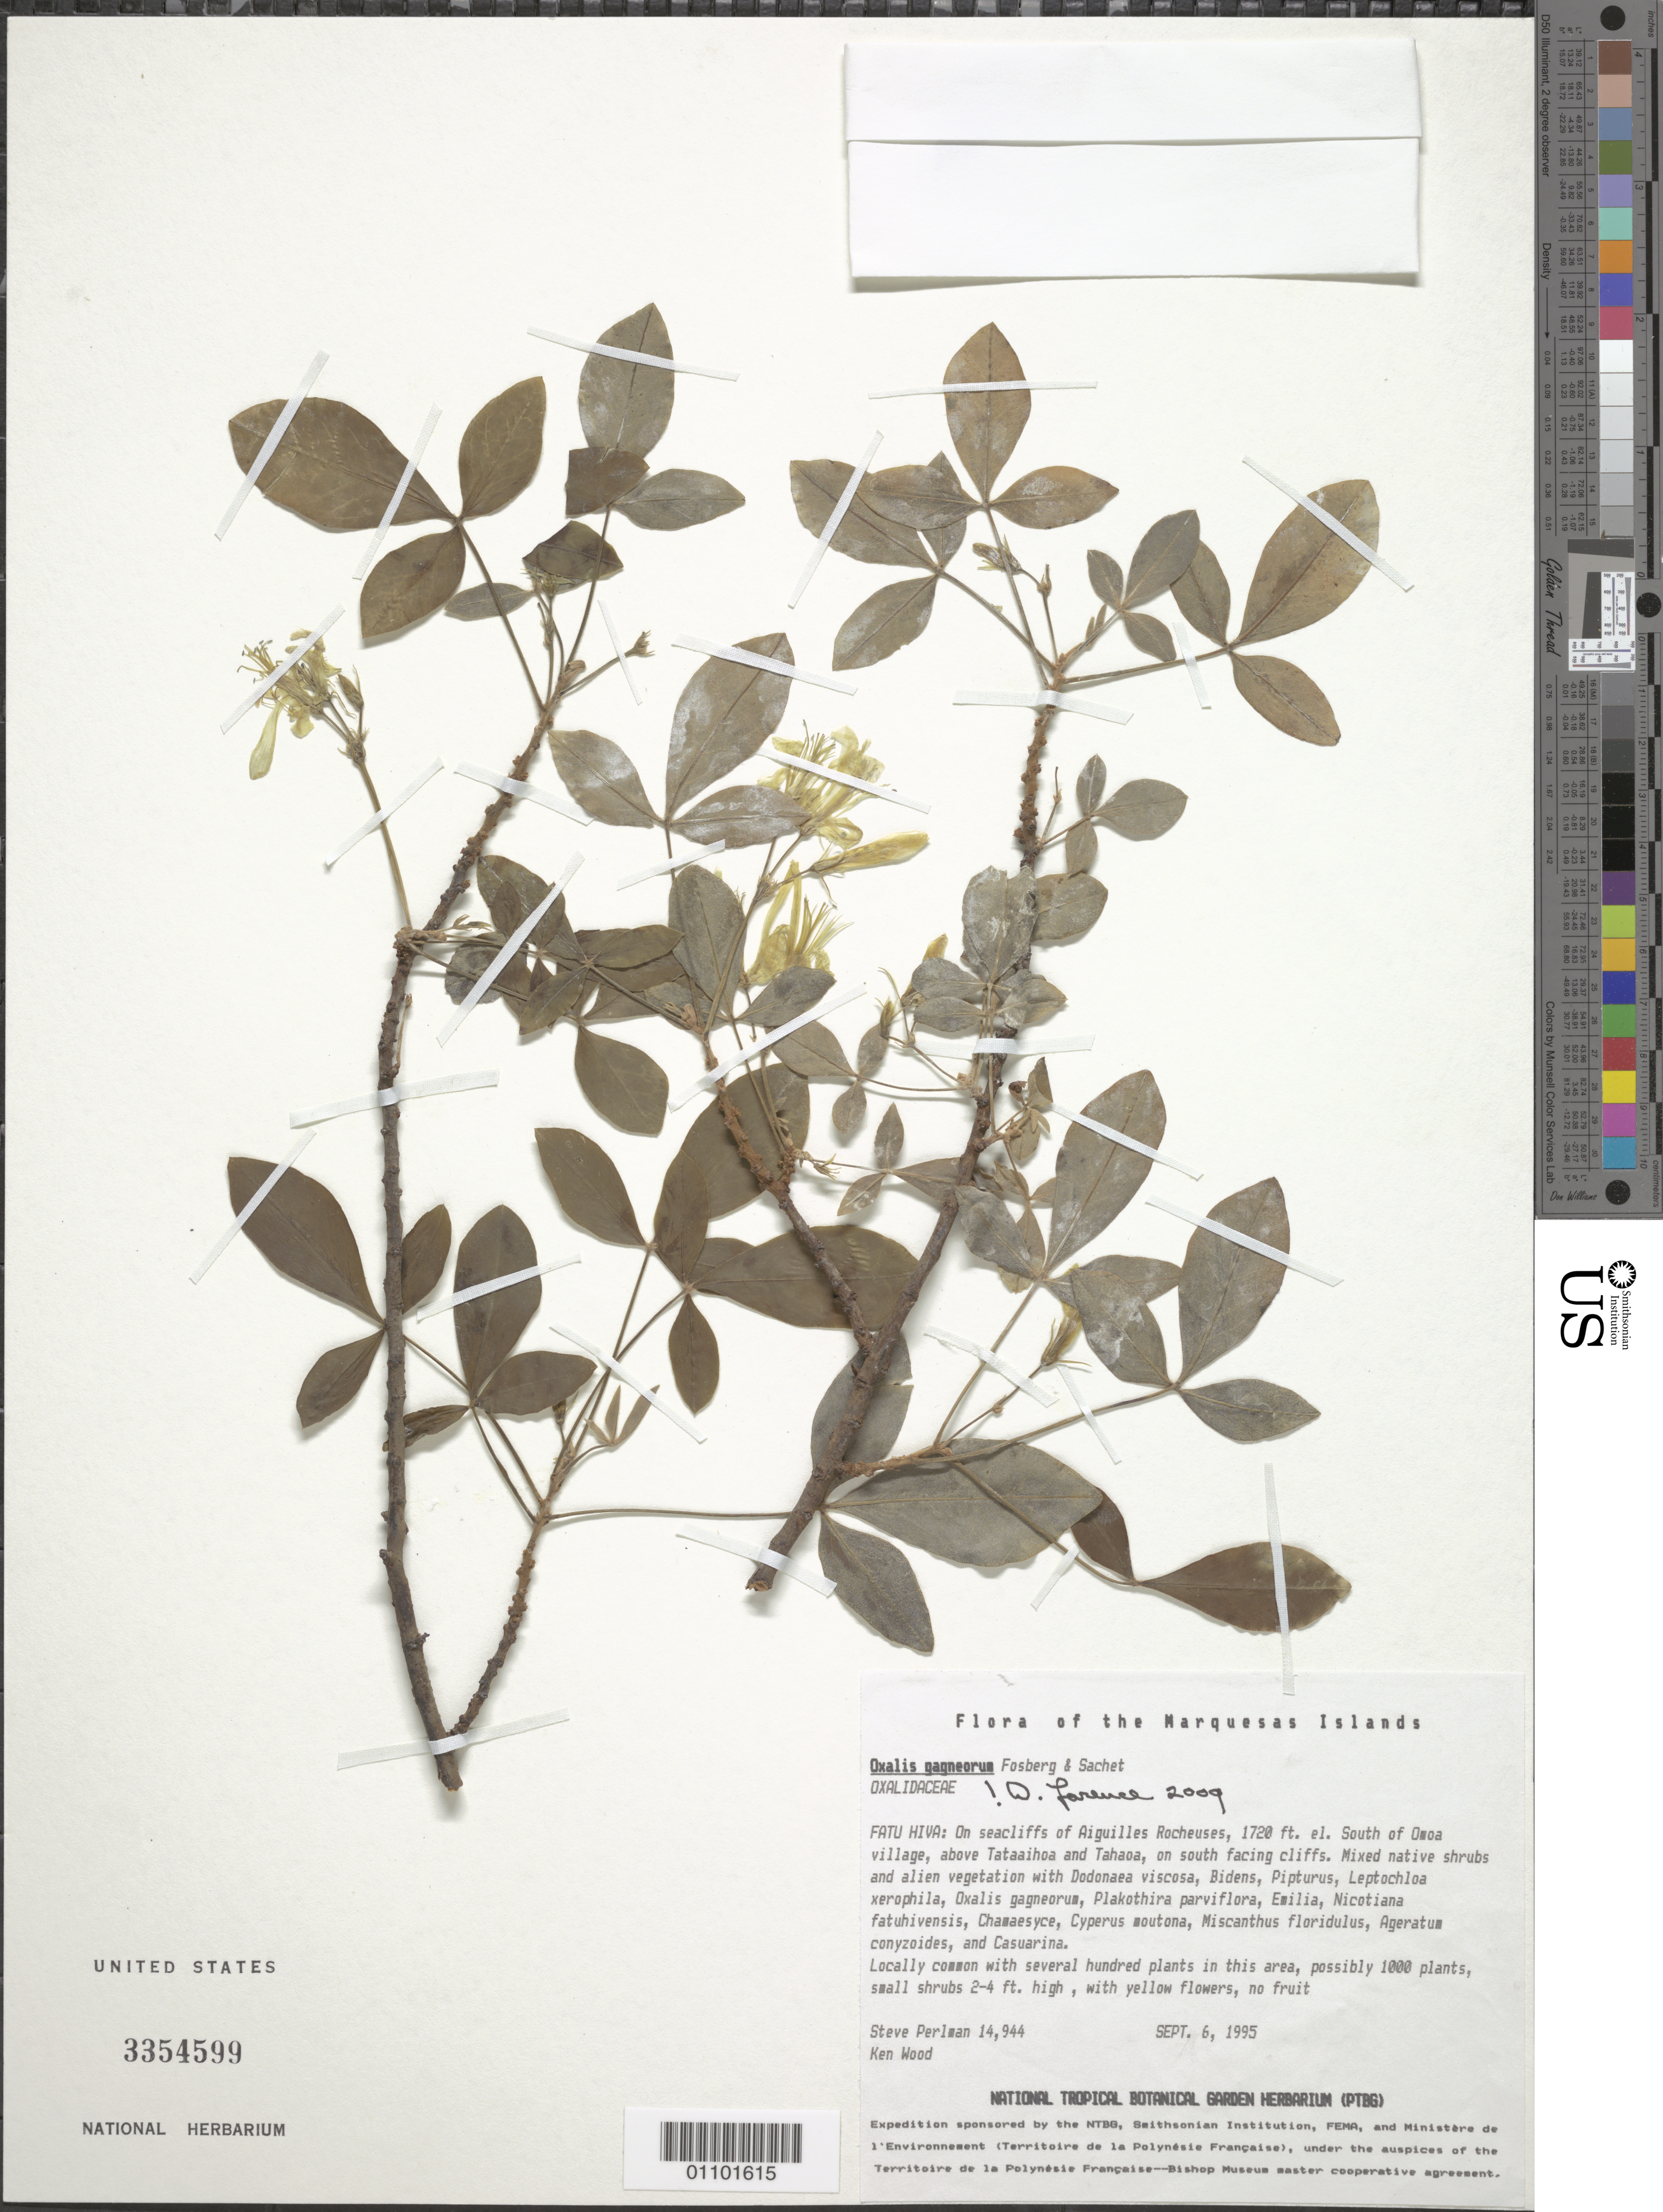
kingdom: Plantae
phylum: Tracheophyta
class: Magnoliopsida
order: Oxalidales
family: Oxalidaceae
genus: Oxalis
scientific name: Oxalis gagneorum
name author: Fosberg & Sachet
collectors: S. P. Perlman & K. R. Wood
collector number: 14944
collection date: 1995-09-06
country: French Polynesia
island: Fatu Hiva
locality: On seacliffs of Aiguilles Rocheuses, S of 'Omo'a village, above Tataaihoa and Tahaoa, S facing cliffs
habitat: In mix of native shrubs and alien vegetation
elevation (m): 524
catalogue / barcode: US 3354599